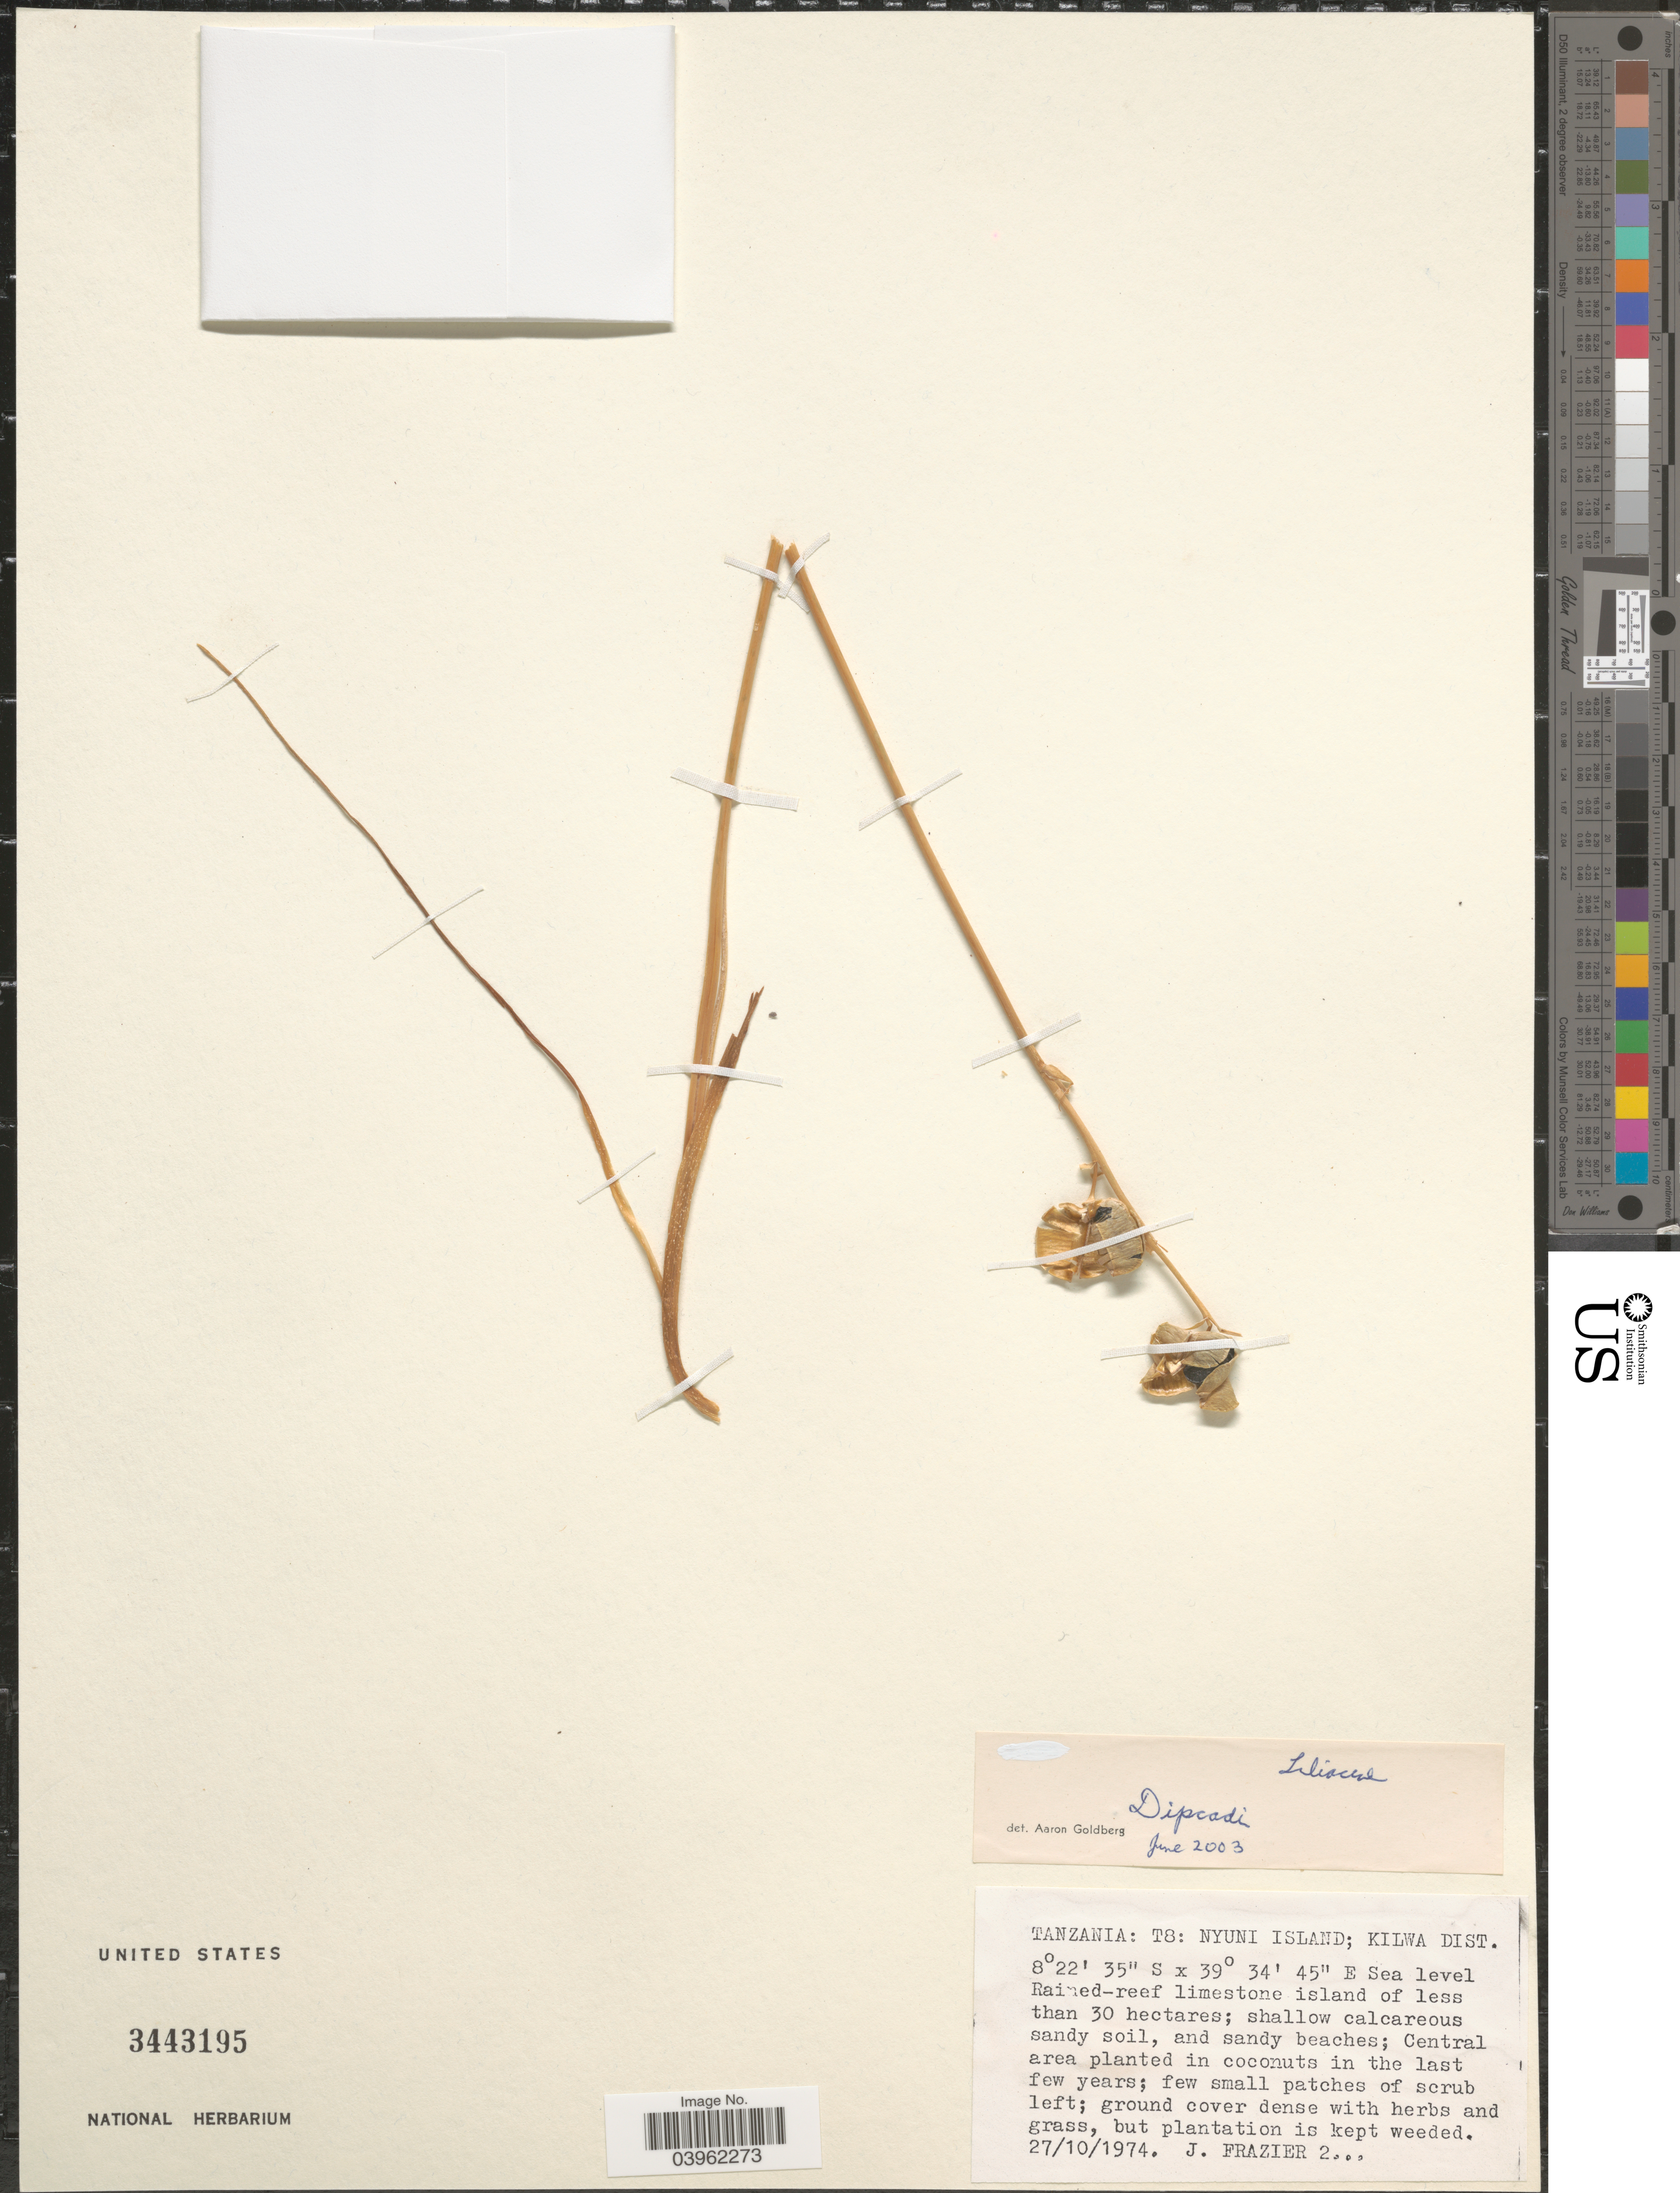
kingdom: Plantae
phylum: Tracheophyta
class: Liliopsida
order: Asparagales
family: Asparagaceae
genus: Dipcadi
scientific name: Dipcadi sp.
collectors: J. Frazier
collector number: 2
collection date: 1974-10-27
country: Tanzania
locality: T8: Nyuni Island; Kilwa Dist. Rained-reef limestone island of less than 30 hectares.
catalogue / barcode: US 3443195